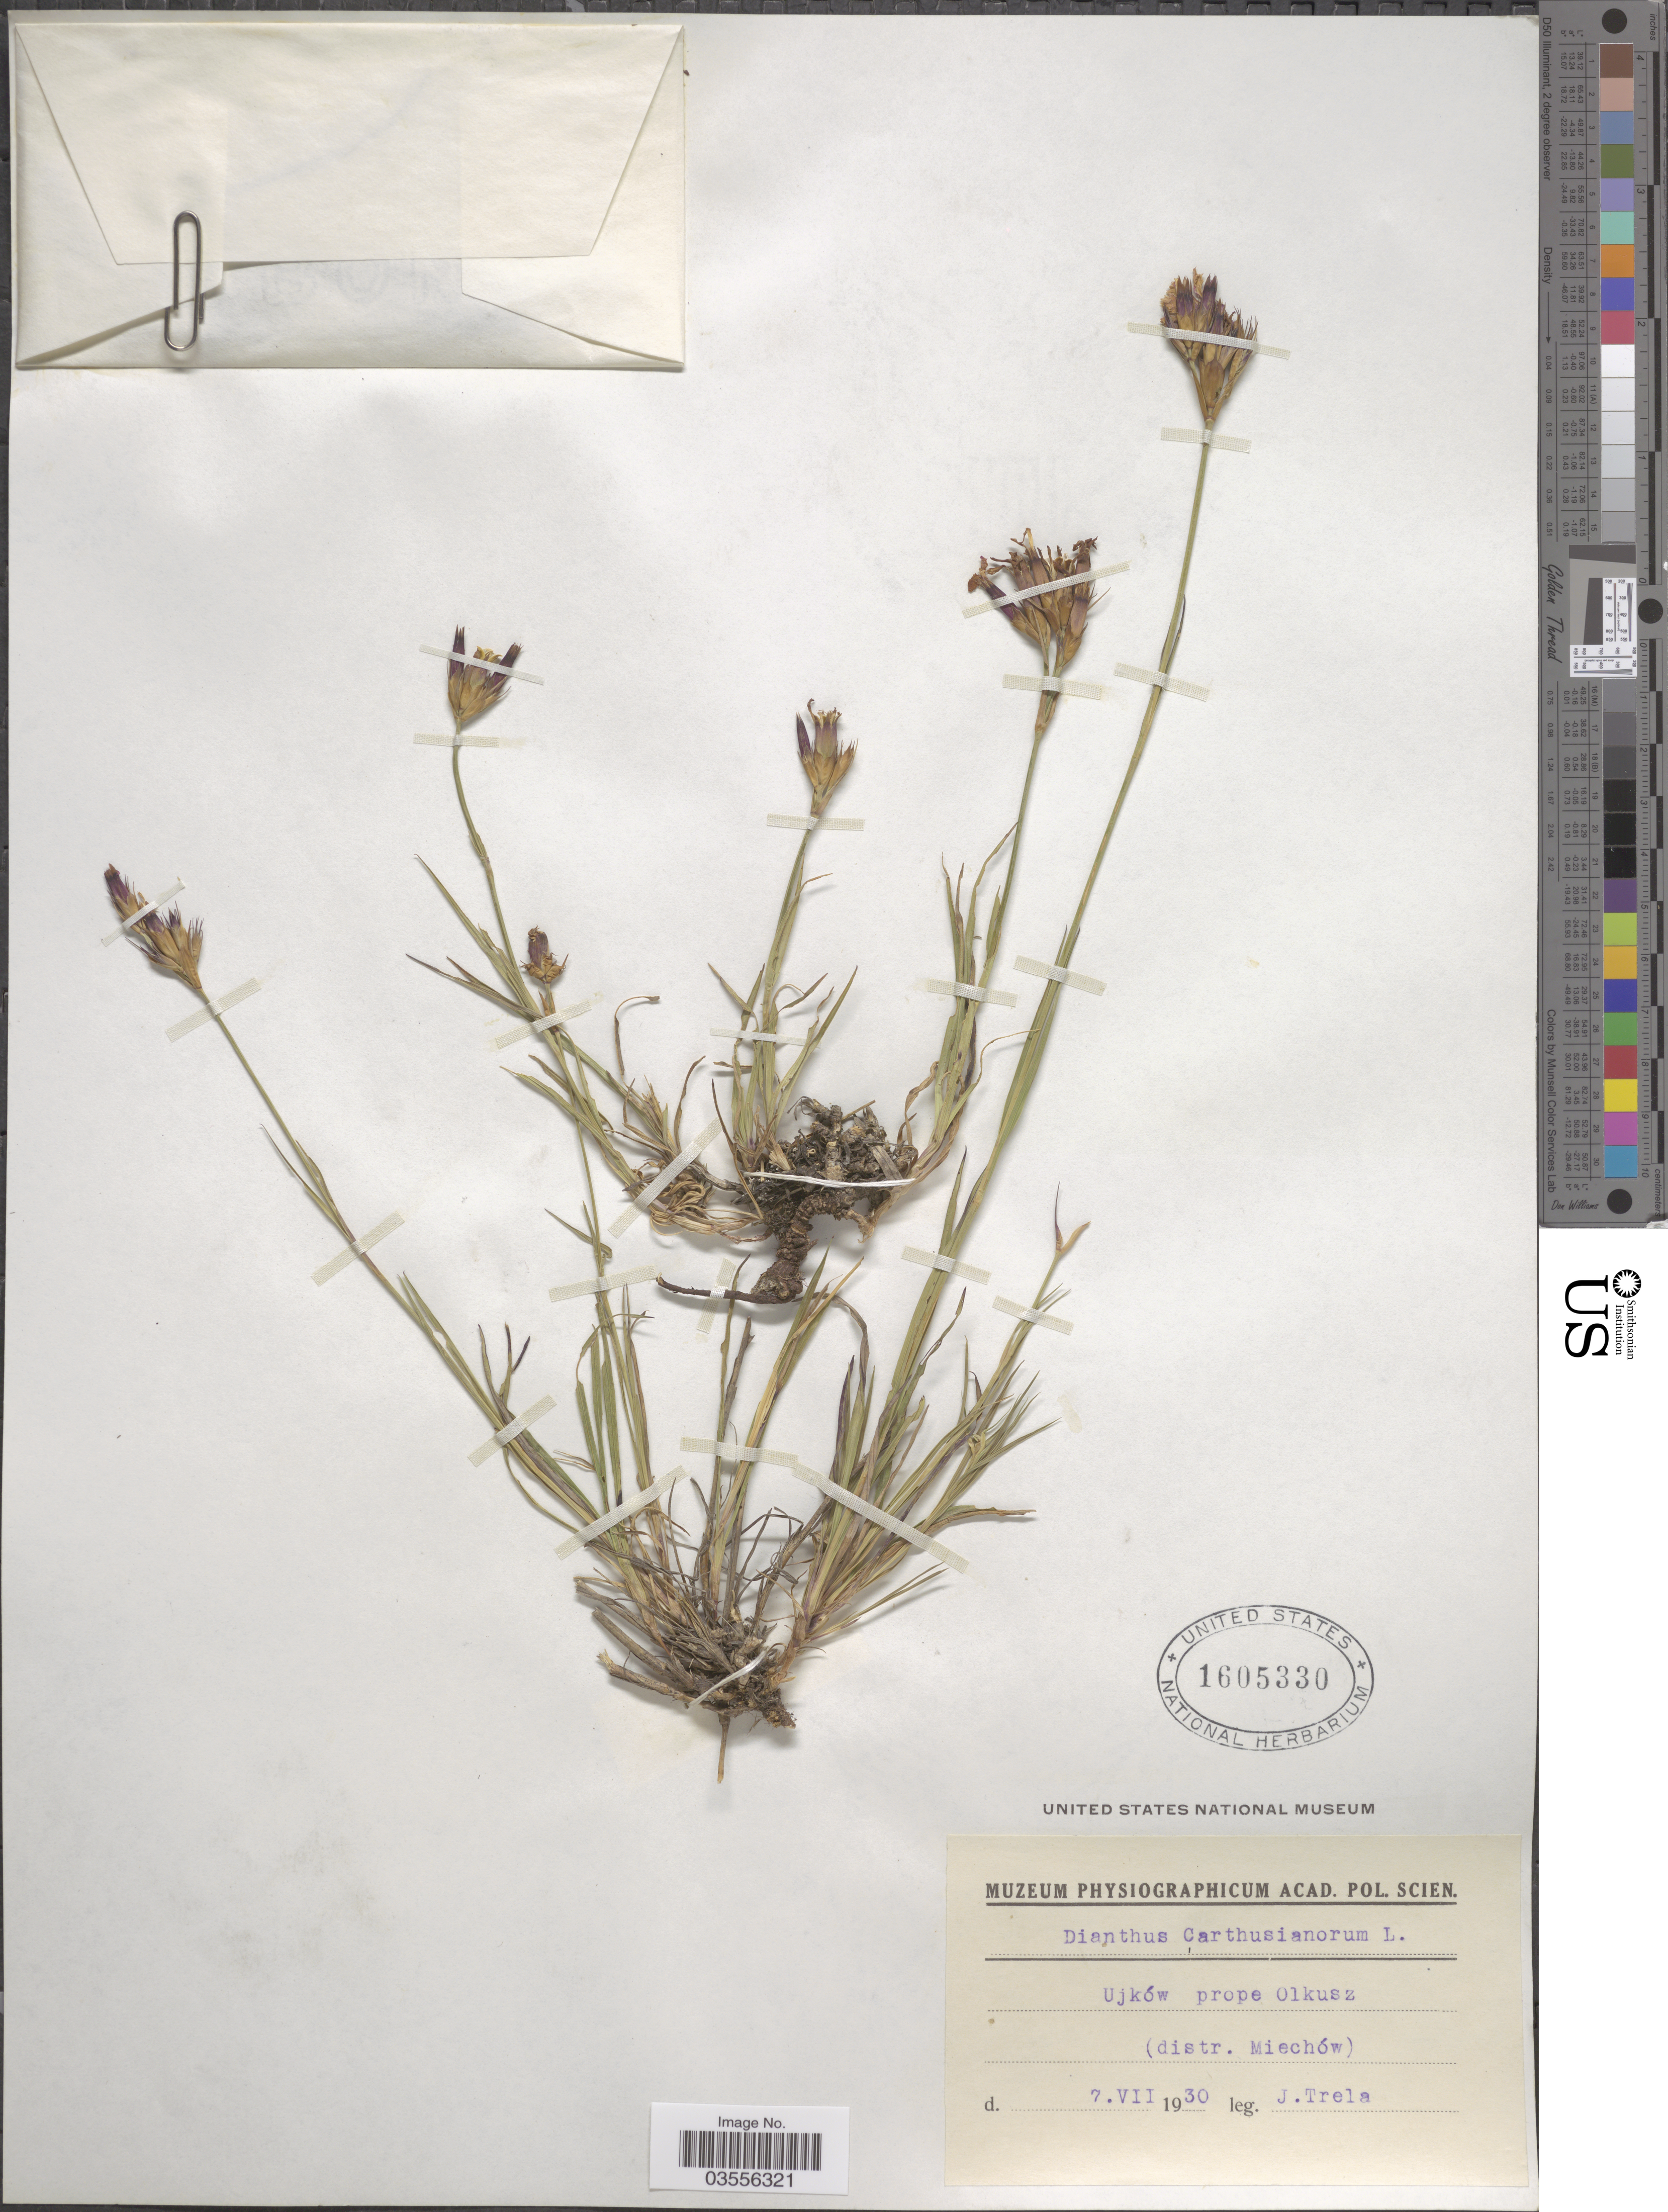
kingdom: Plantae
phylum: Tracheophyta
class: Magnoliopsida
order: Caryophyllales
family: Caryophyllaceae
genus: Dianthus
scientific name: Dianthus carthusianorum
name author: L.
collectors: J. Trela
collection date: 1930-07-07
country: Poland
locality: Ujków prope Olkusz (distr. Miechów).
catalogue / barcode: US 1605330